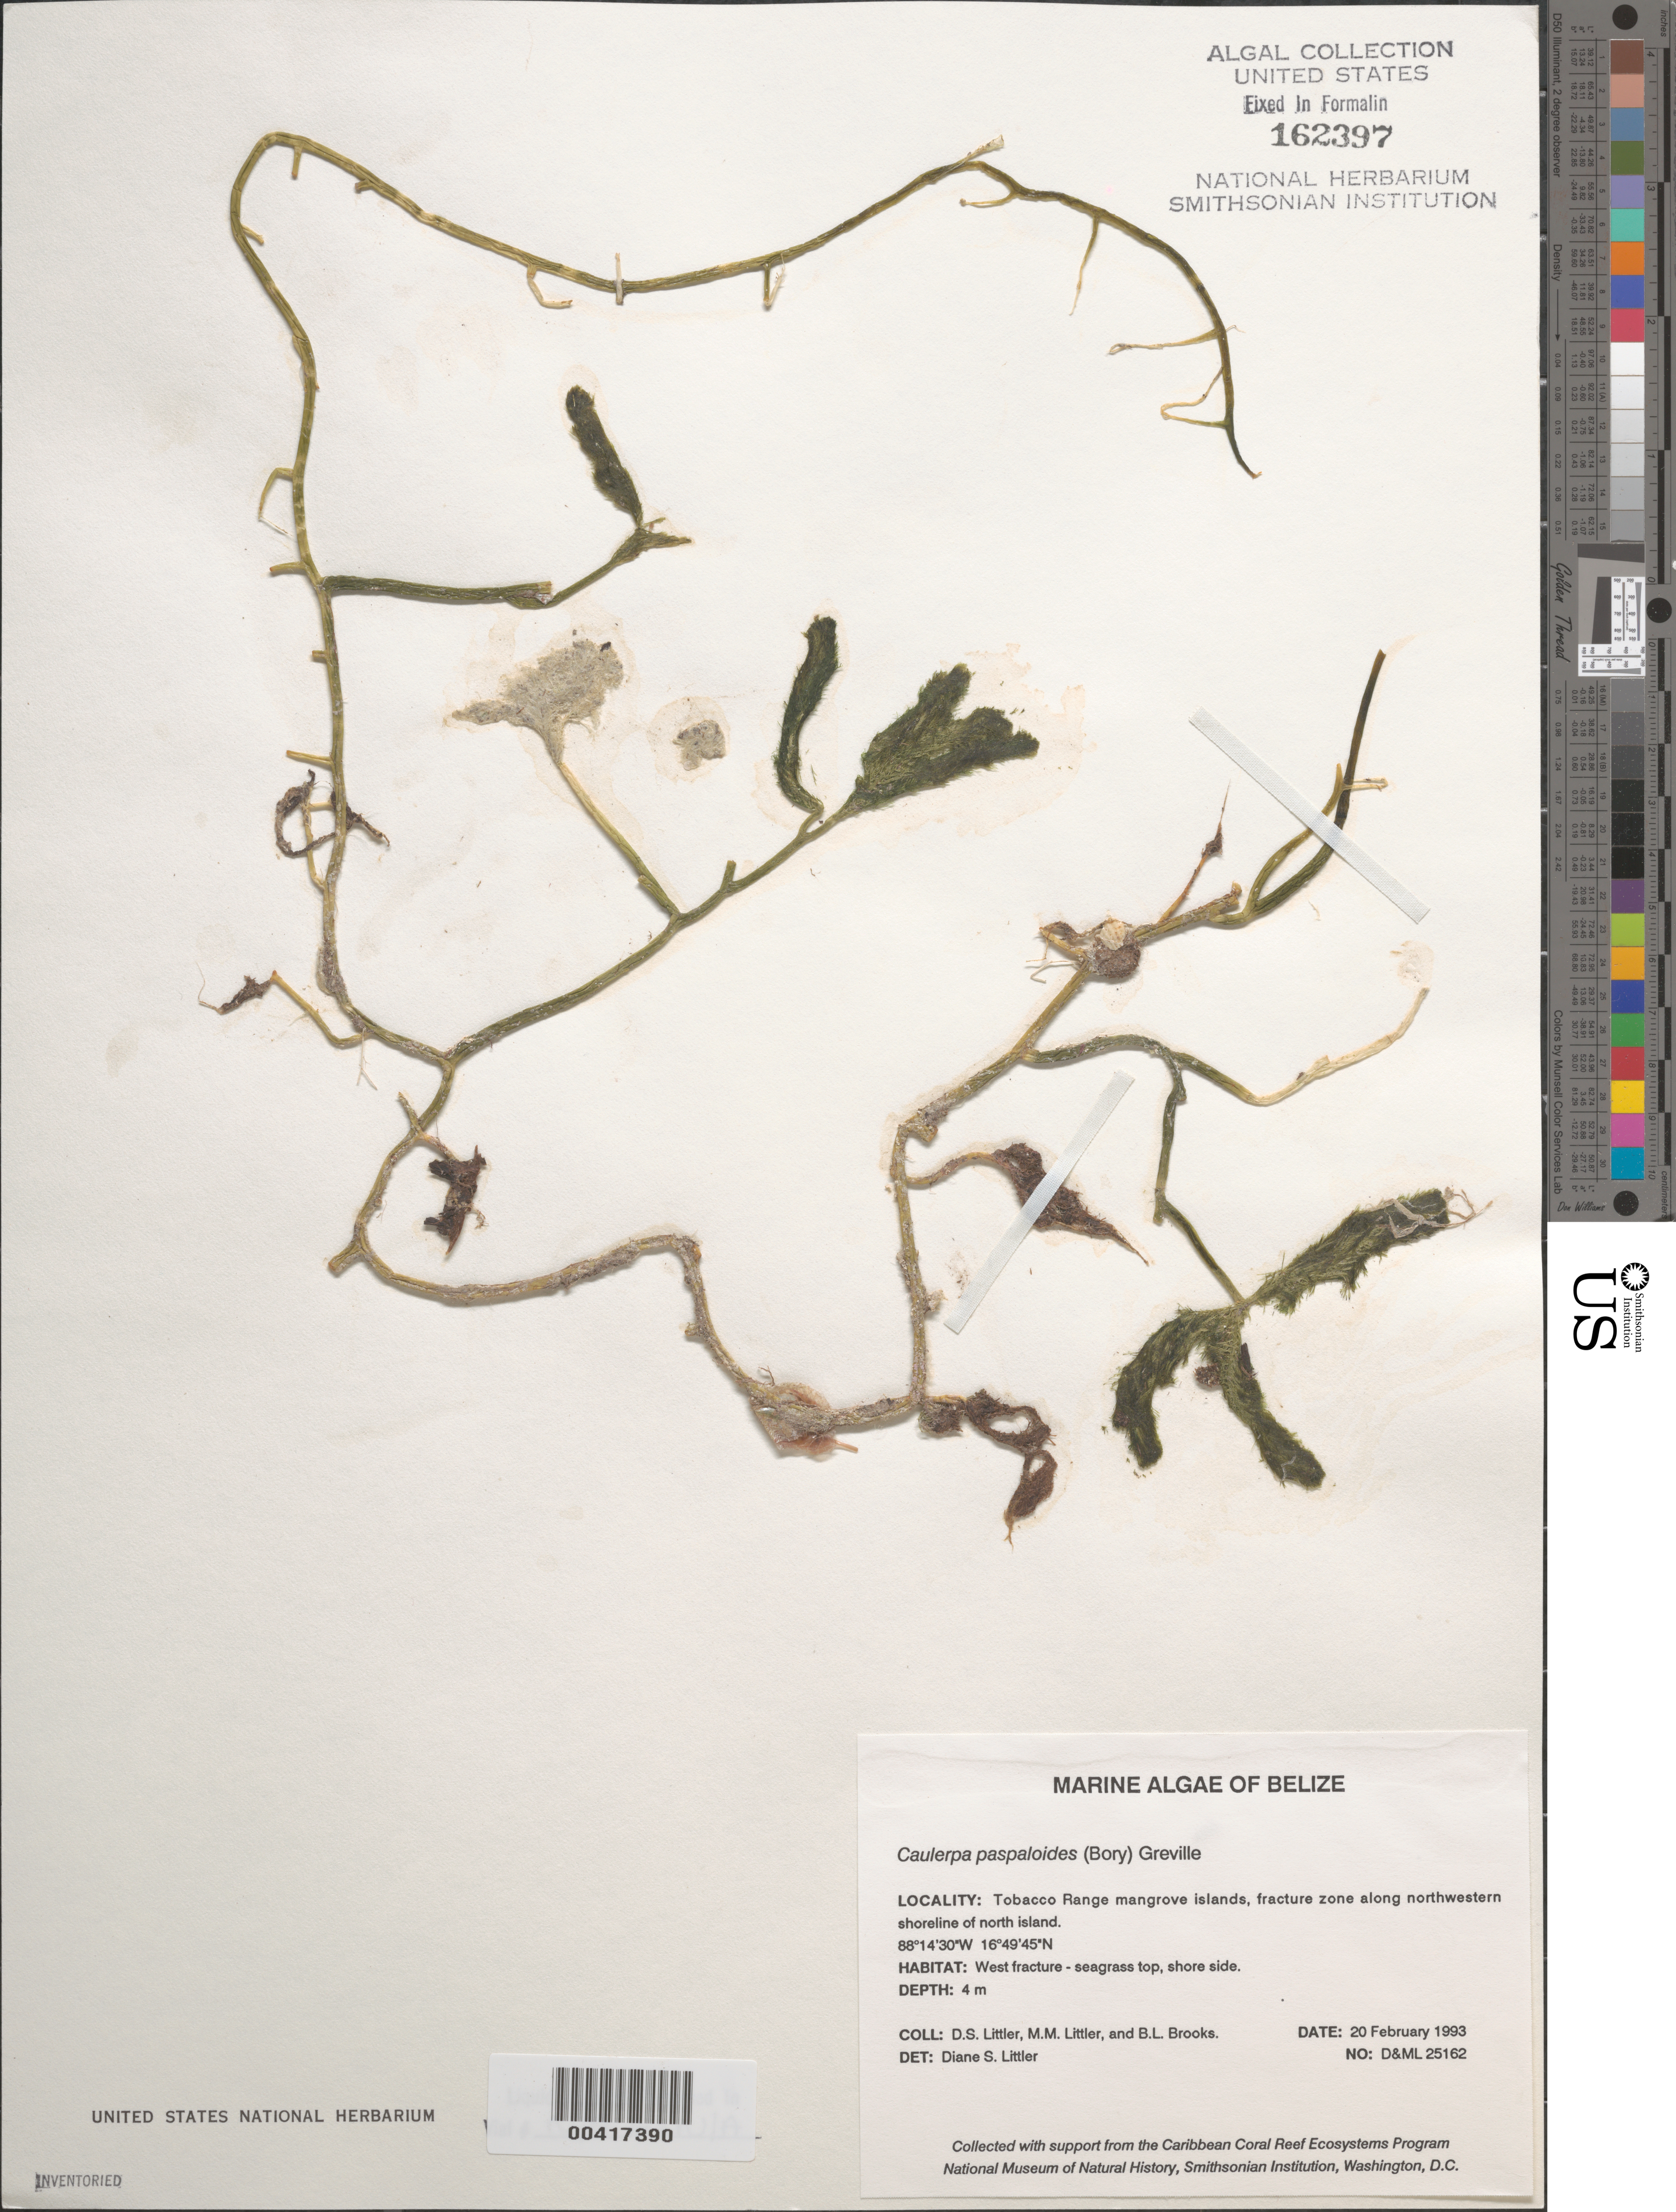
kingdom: Plantae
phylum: Chlorophyta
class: Ulvophyceae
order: Bryopsidales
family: Caulerpaceae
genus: Caulerpa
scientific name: Caulerpa paspaloides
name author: (Bory) Grev.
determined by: Littler, D. S.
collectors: D. S. Littler, M. M. Littler & B. Brooks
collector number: D&ML 25162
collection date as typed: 20 Feb 1993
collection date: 1993-02-20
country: Belize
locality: Tobacco Range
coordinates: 16 49'45"N, 88 14'30"W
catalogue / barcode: US 162397